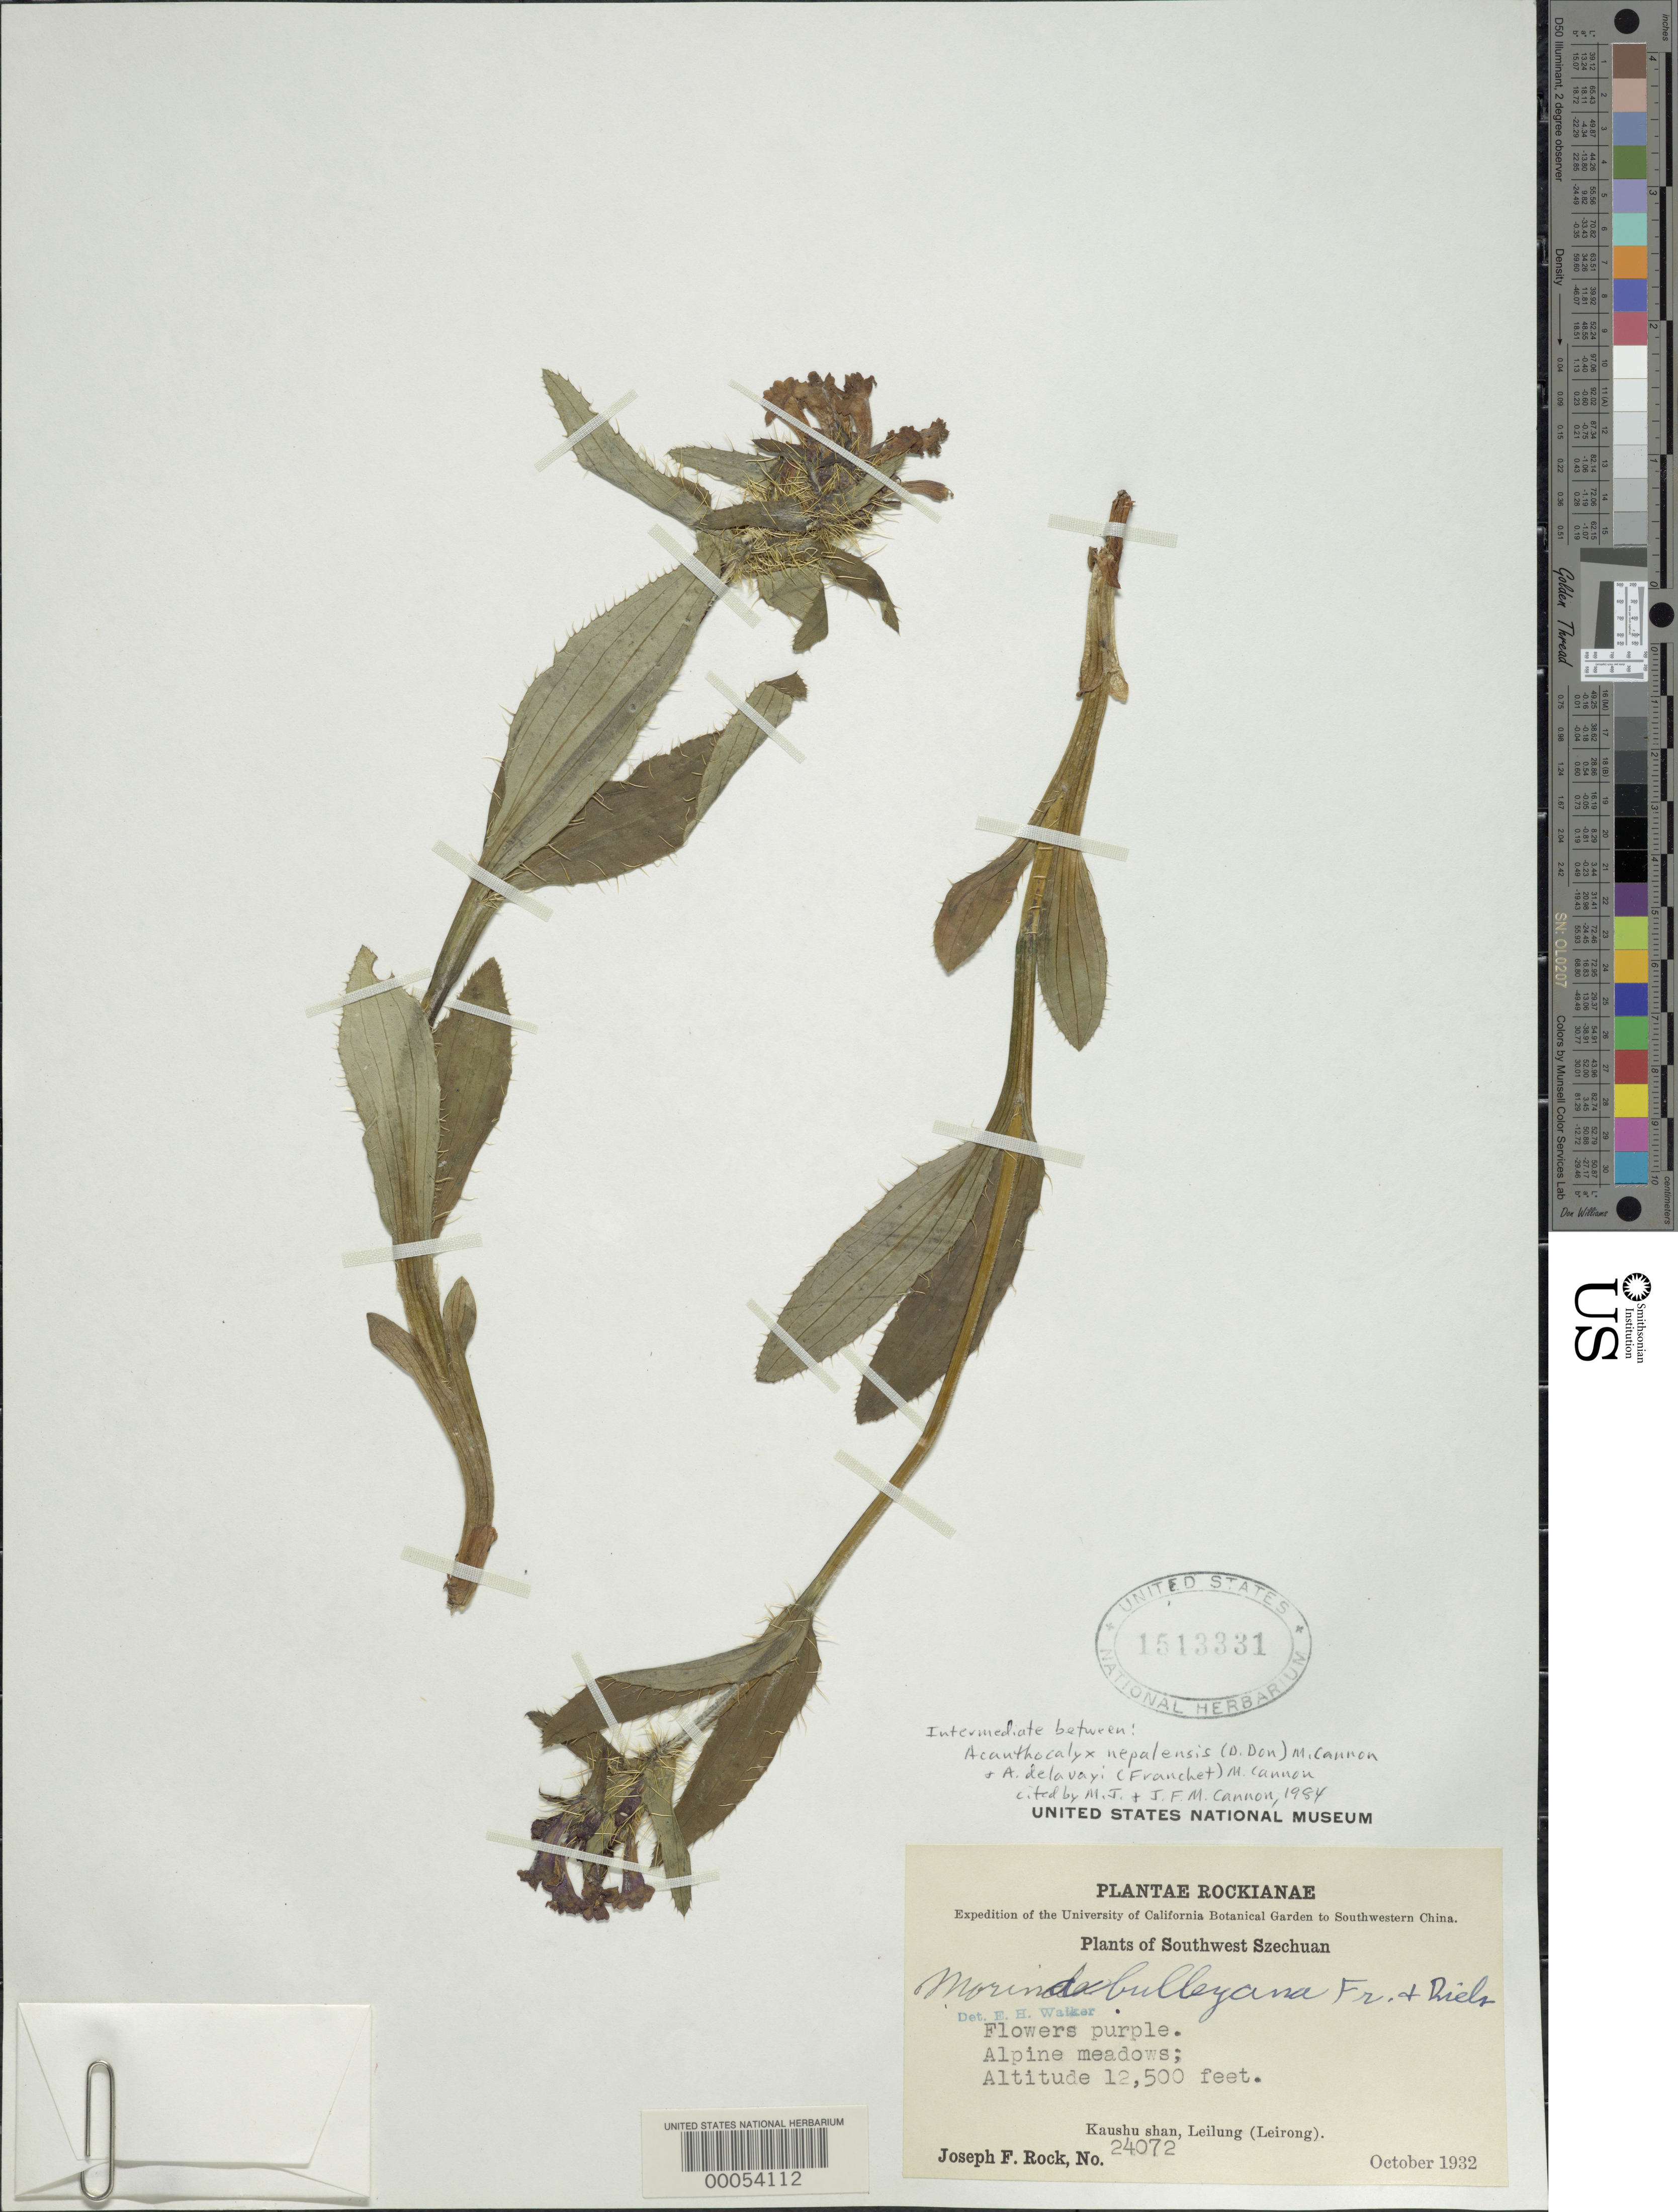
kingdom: Plantae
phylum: Tracheophyta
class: Magnoliopsida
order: Dipsacales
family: Caprifoliaceae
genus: Acanthocalyx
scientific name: Acanthocalyx delavayi x A. nepalensis (D. Don) M.J. Cannon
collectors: J. F. Rock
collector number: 24072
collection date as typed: Oct 1932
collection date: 1932-10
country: China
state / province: Sichuan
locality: Kaushu shan, Leilung(Leirong)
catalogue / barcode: US 1513331